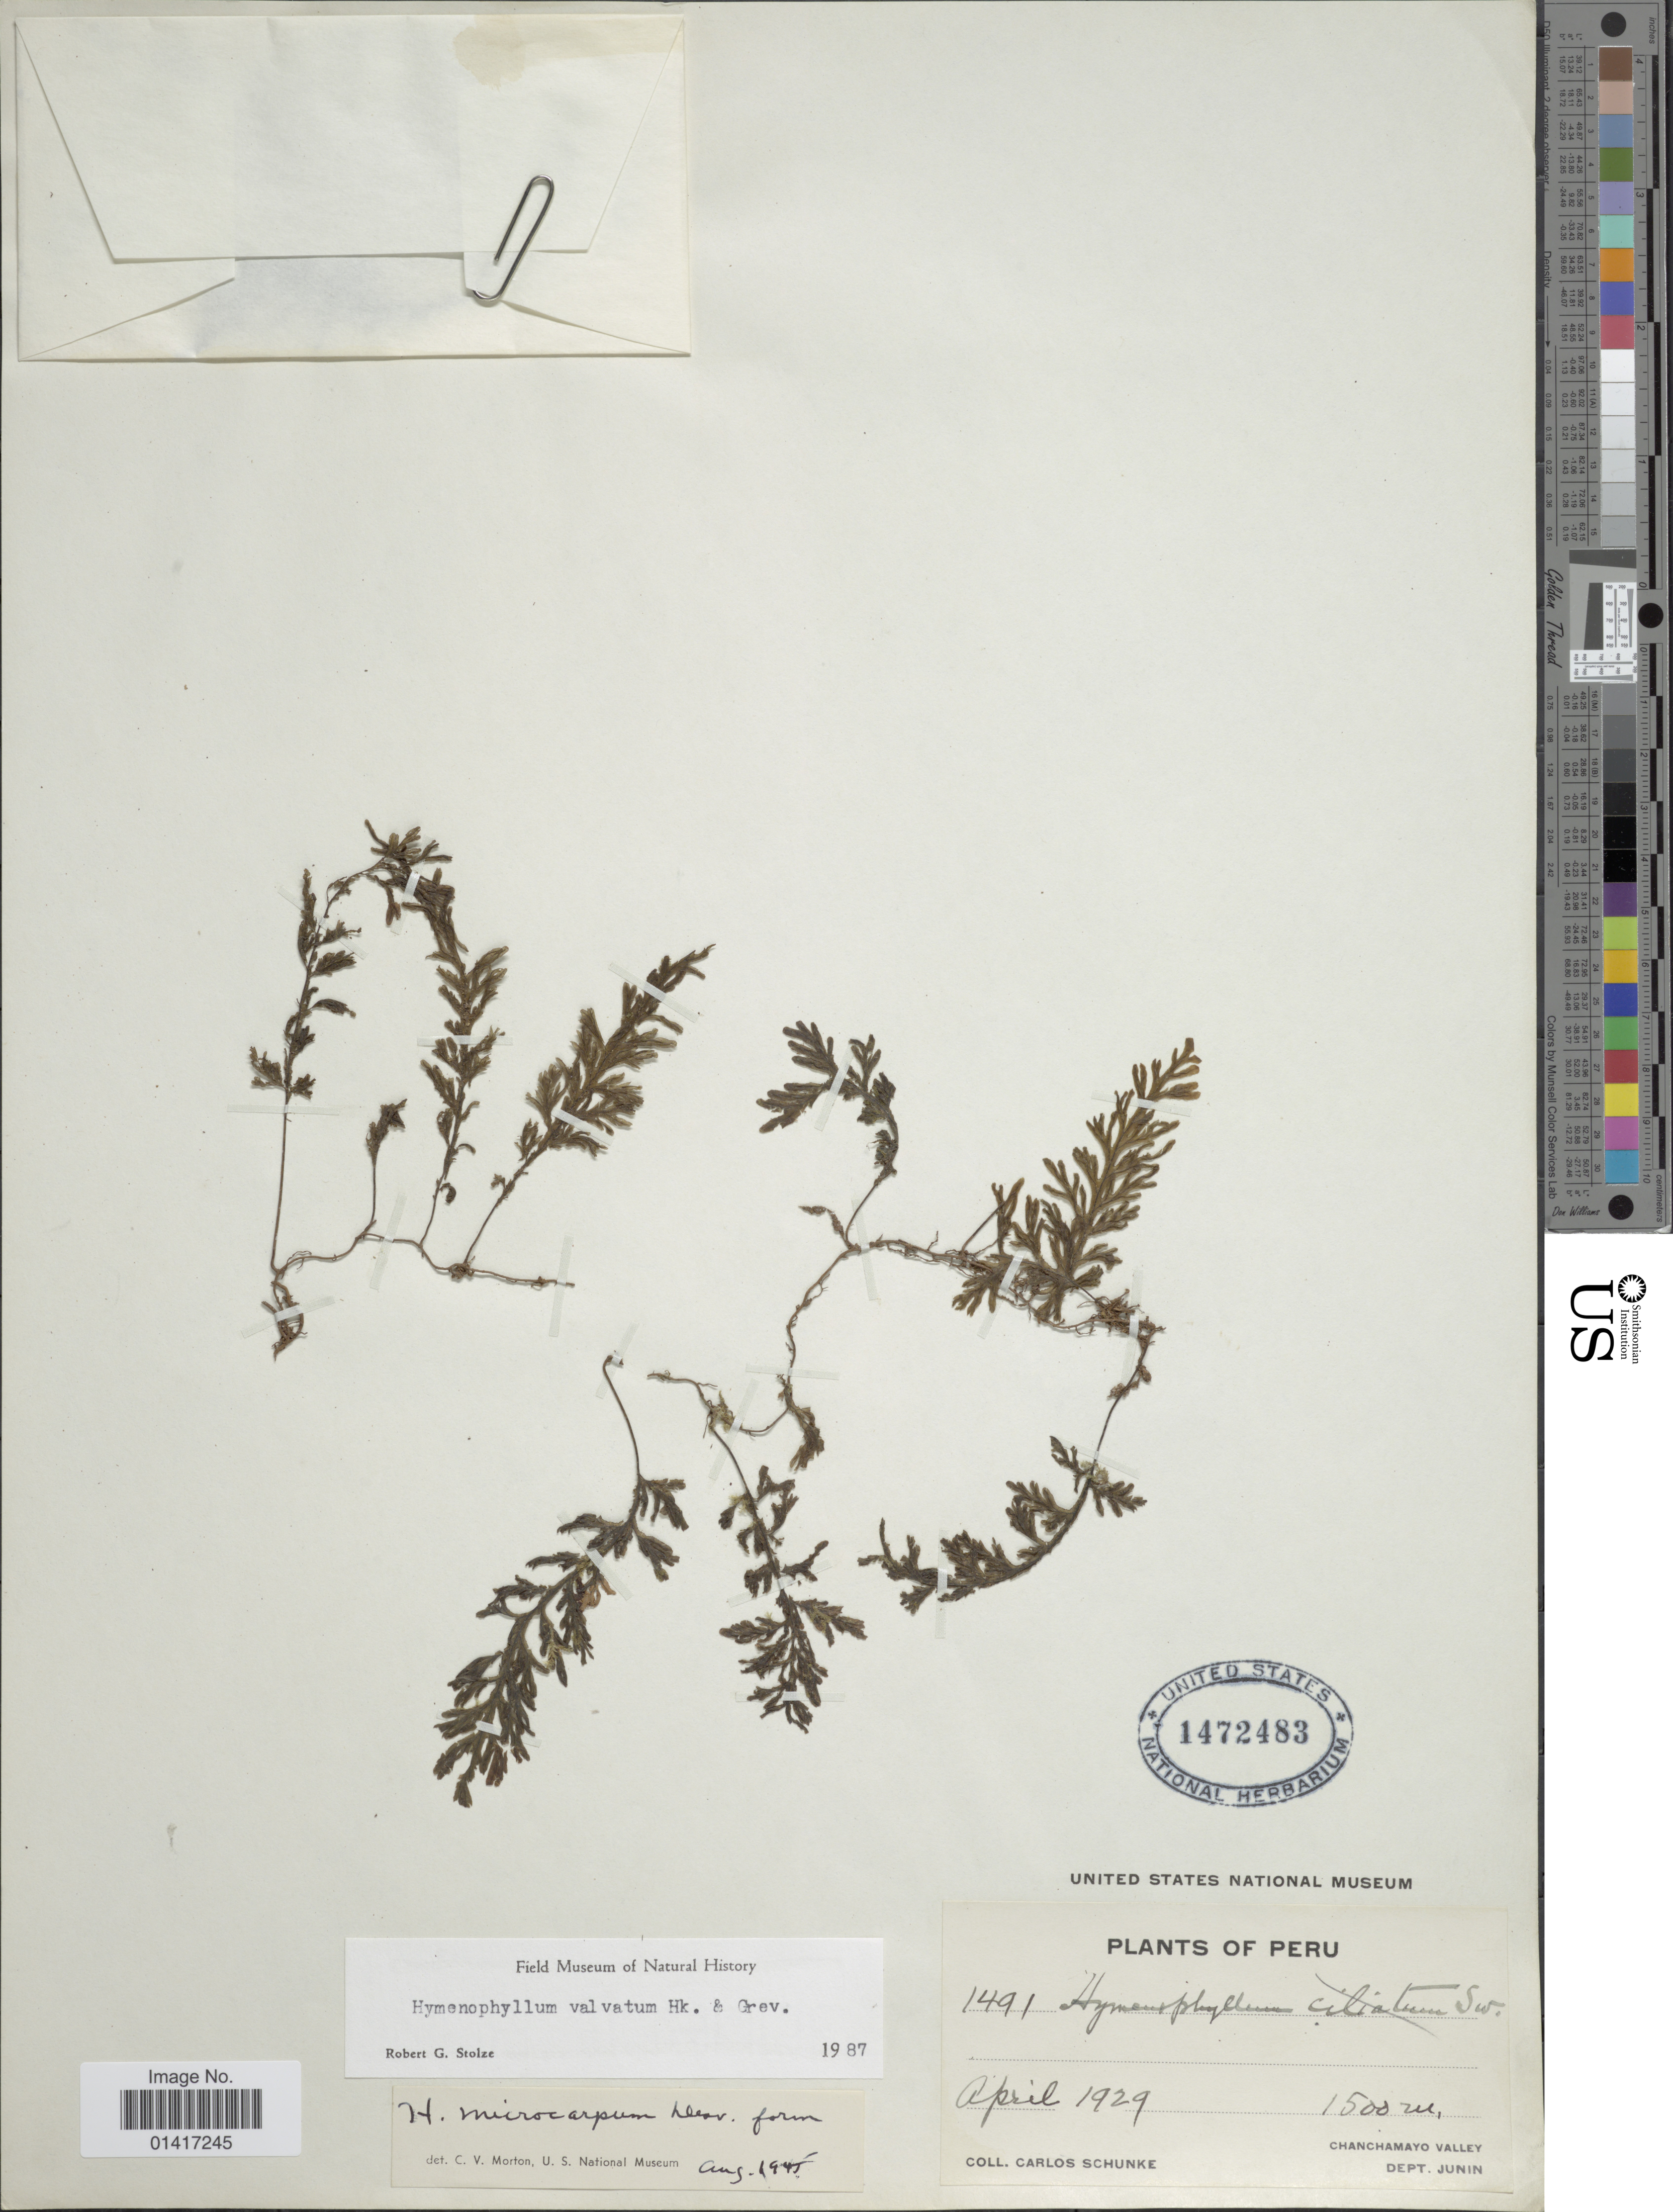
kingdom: Plantae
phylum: Tracheophyta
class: Polypodiopsida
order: Hymenophyllales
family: Hymenophyllaceae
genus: Hymenophyllum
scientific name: Hymenophyllum valvatum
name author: Hook. & Grev.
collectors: C. Schunke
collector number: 1491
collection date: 1929-04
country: Peru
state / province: Junín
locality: Chanchamayo Valley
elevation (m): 1500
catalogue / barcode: US 1472483